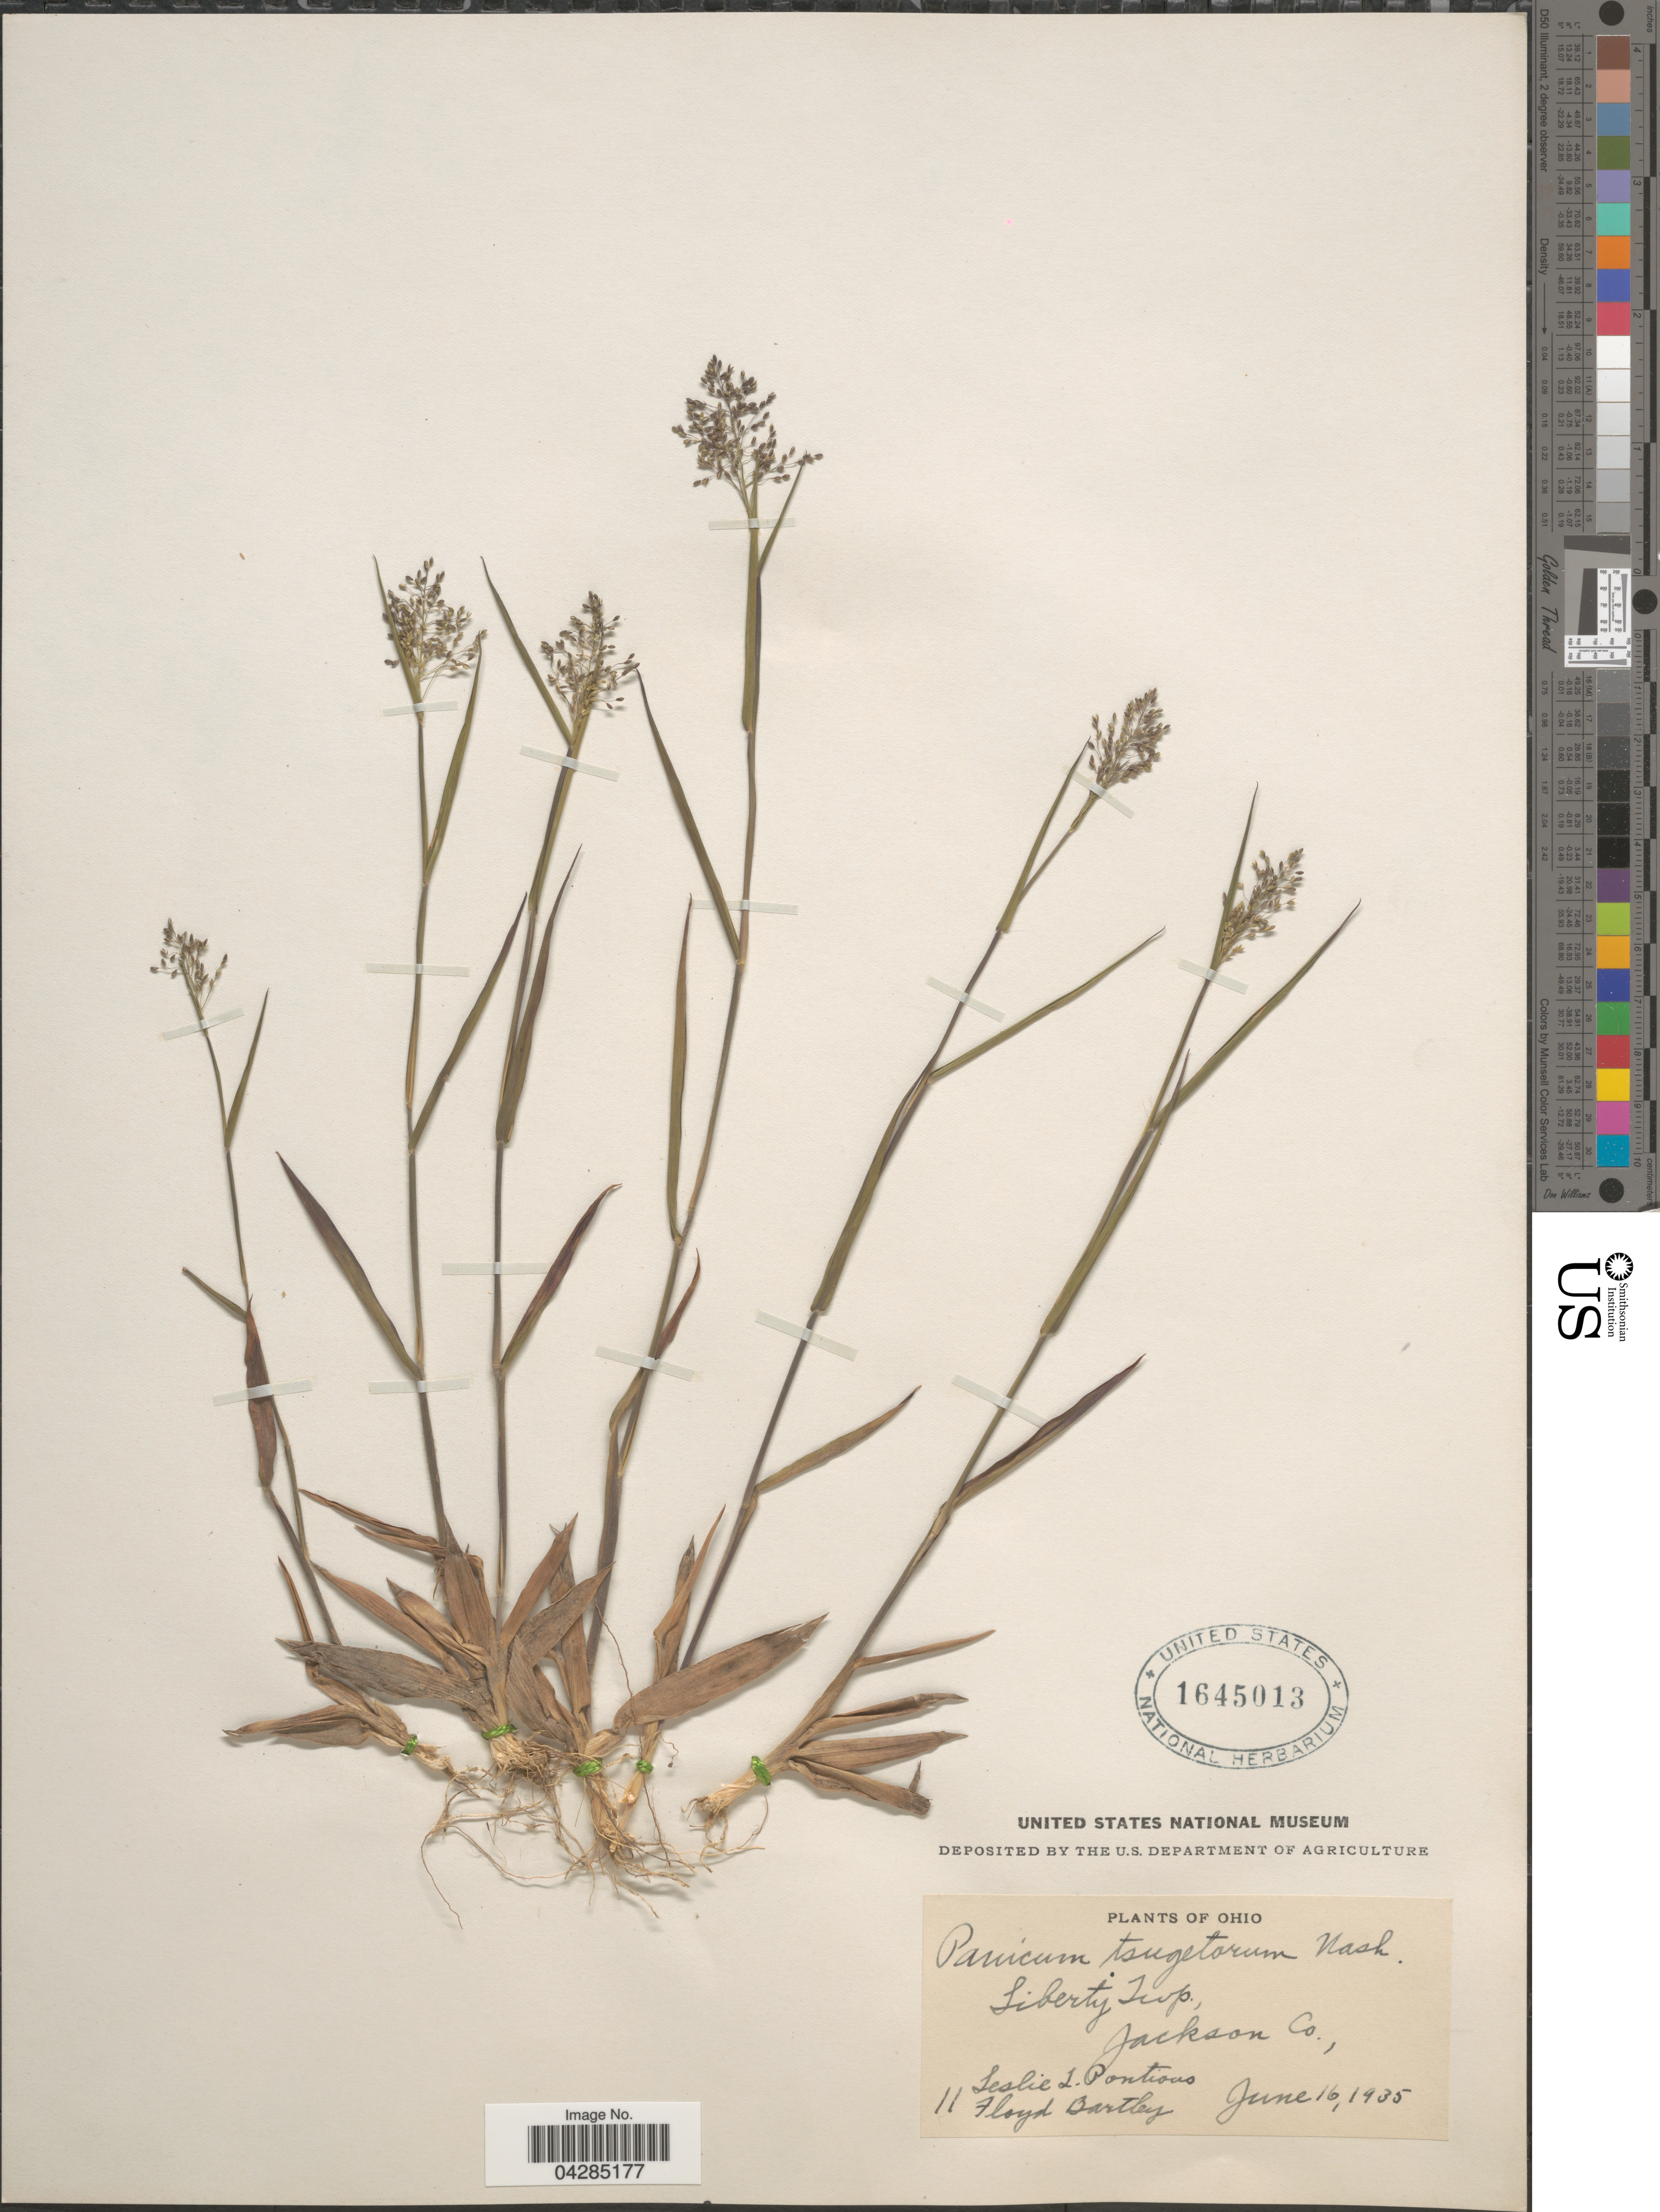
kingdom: Plantae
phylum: Tracheophyta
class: Liliopsida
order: Poales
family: Poaceae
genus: Dichanthelium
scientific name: Dichanthelium portoricense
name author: (Desv. ex Ham.) B.F. Hansen & Wunderlin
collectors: L. Pontius & F. Bartley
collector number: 11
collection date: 1935-06-16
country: United States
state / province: Ohio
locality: Liberty Twp., Jackson Co.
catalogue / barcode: US 1645013